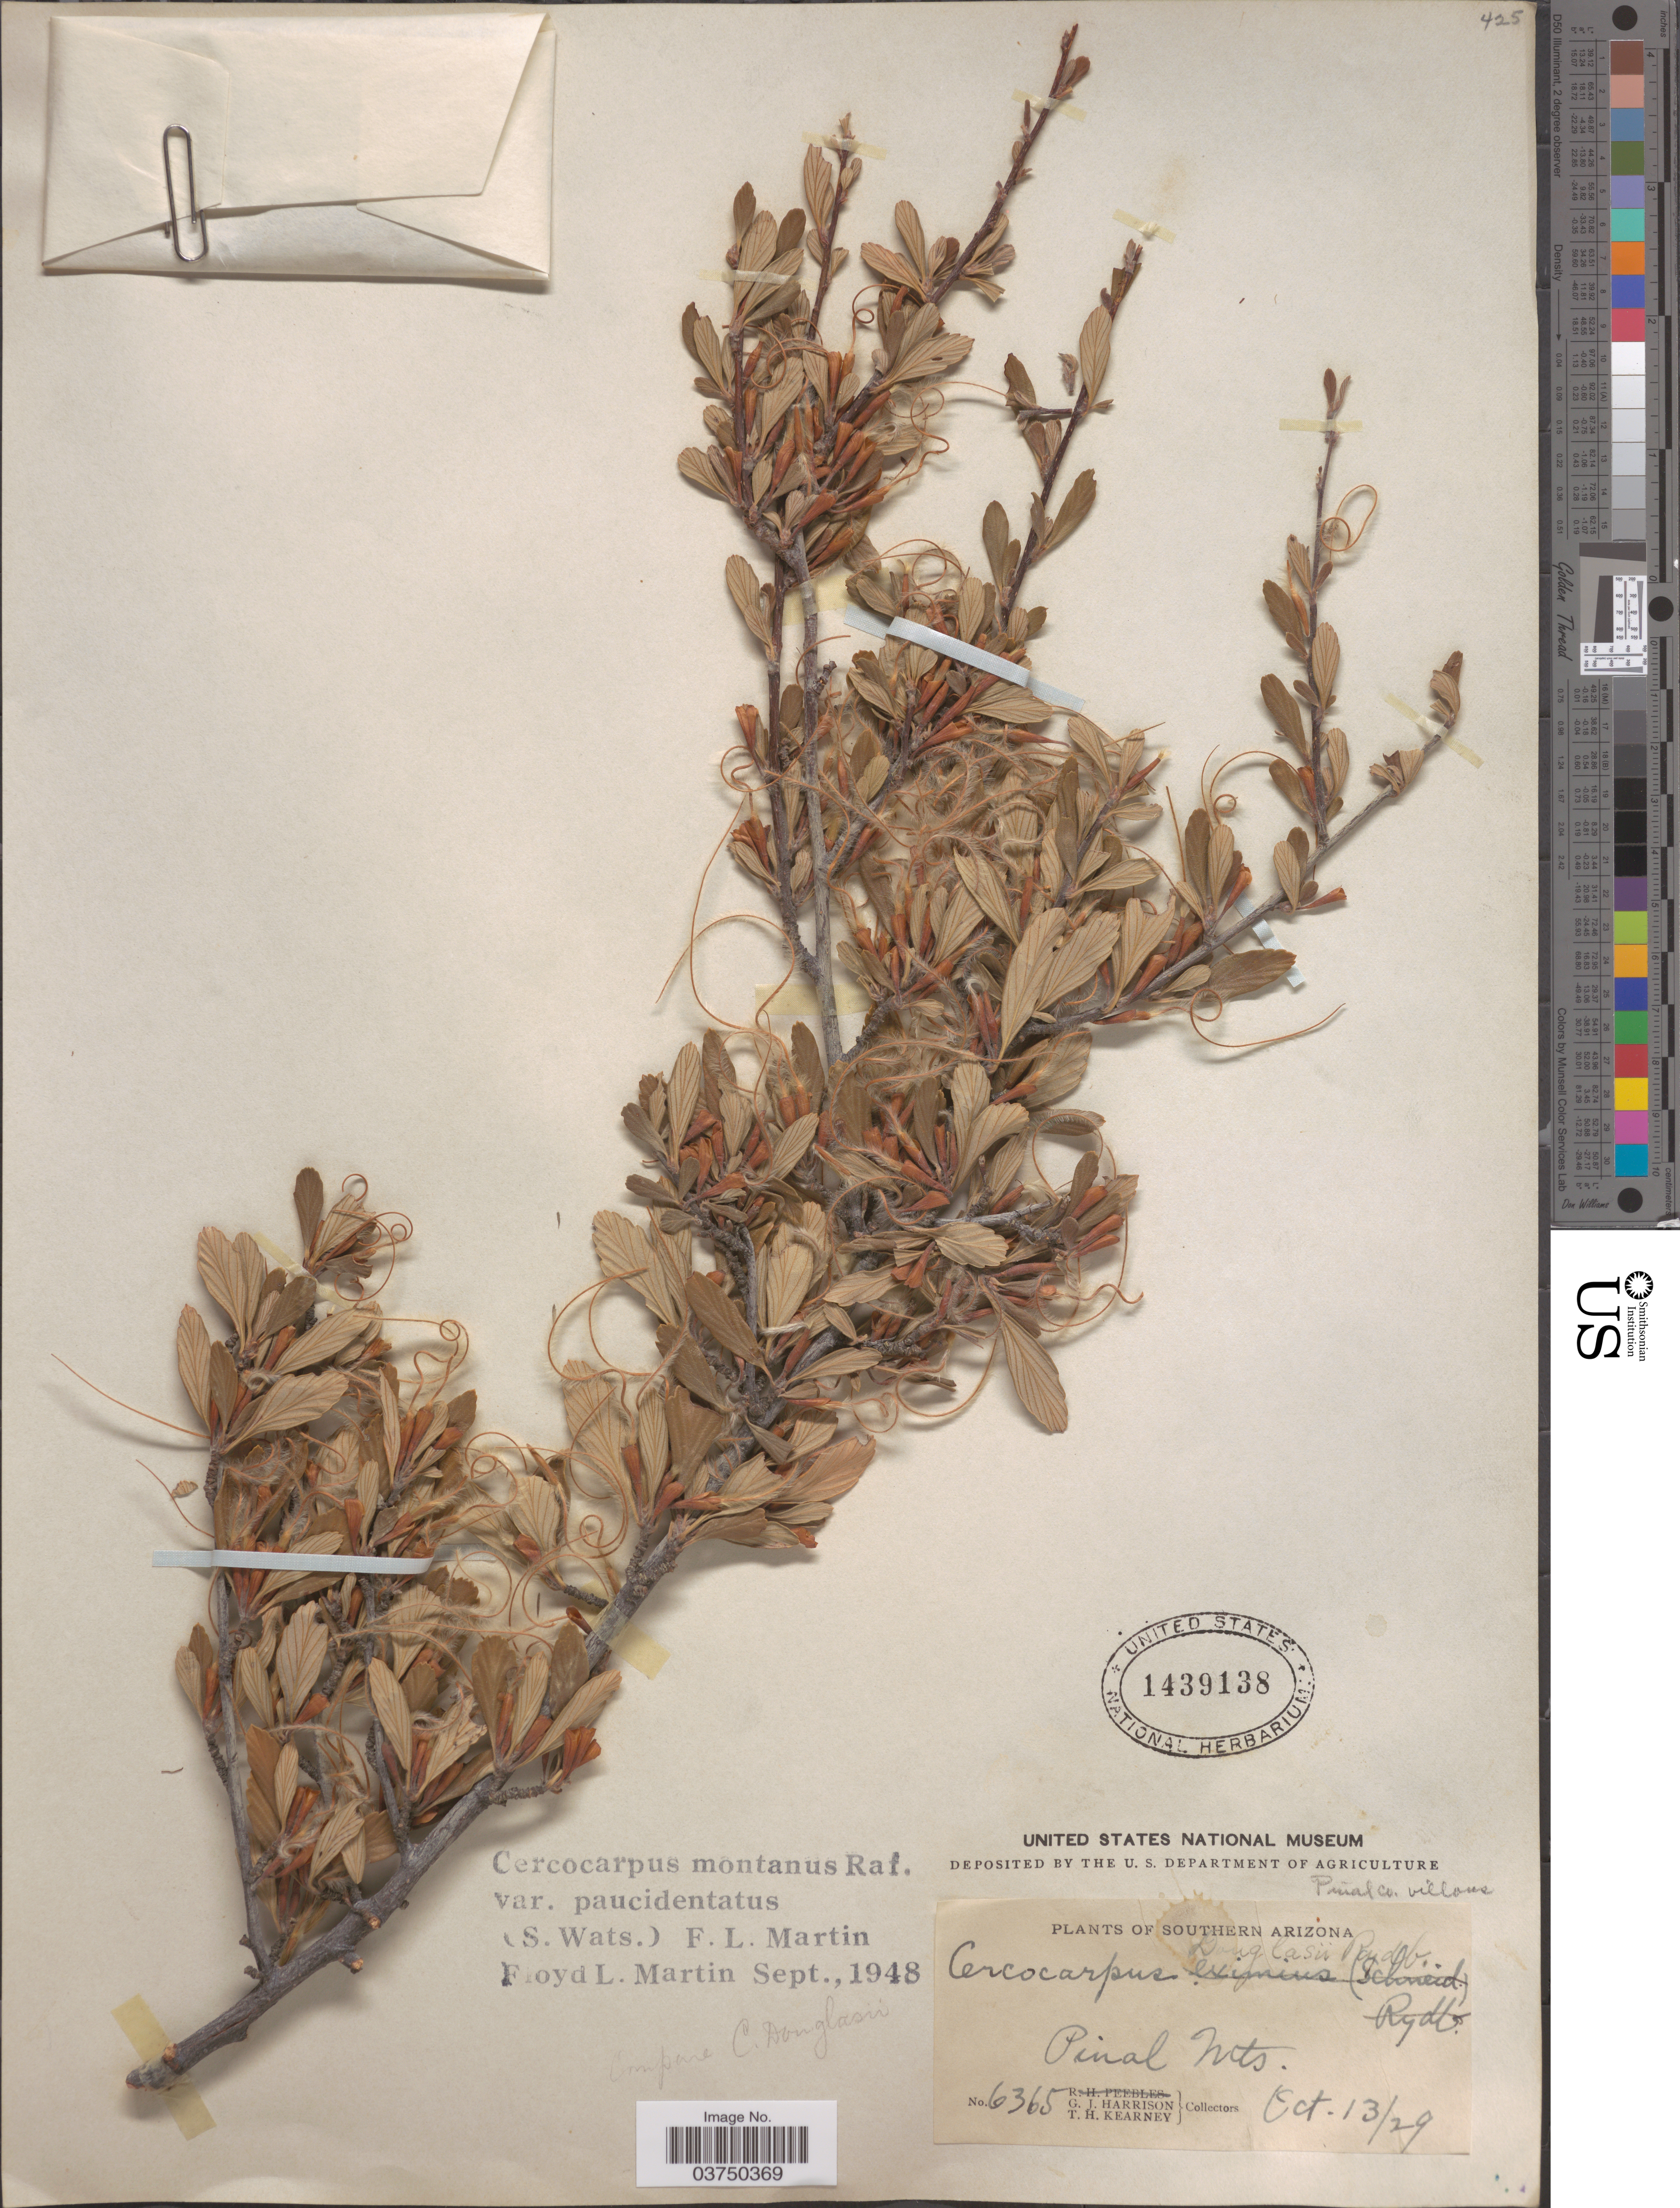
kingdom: Plantae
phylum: Tracheophyta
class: Magnoliopsida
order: Rosales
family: Rosaceae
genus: Cercocarpus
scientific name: Cercocarpus montanus var. paucidentatus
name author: (S. Watson) F.L. Martin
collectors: G. J. Harrison & T. H. Kearney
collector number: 6365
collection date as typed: Transcribed d/m/y: 13/10/29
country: United States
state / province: Arizona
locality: Southern Arizona. Pinal Mts. Pinal Co.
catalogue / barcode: US 1439138